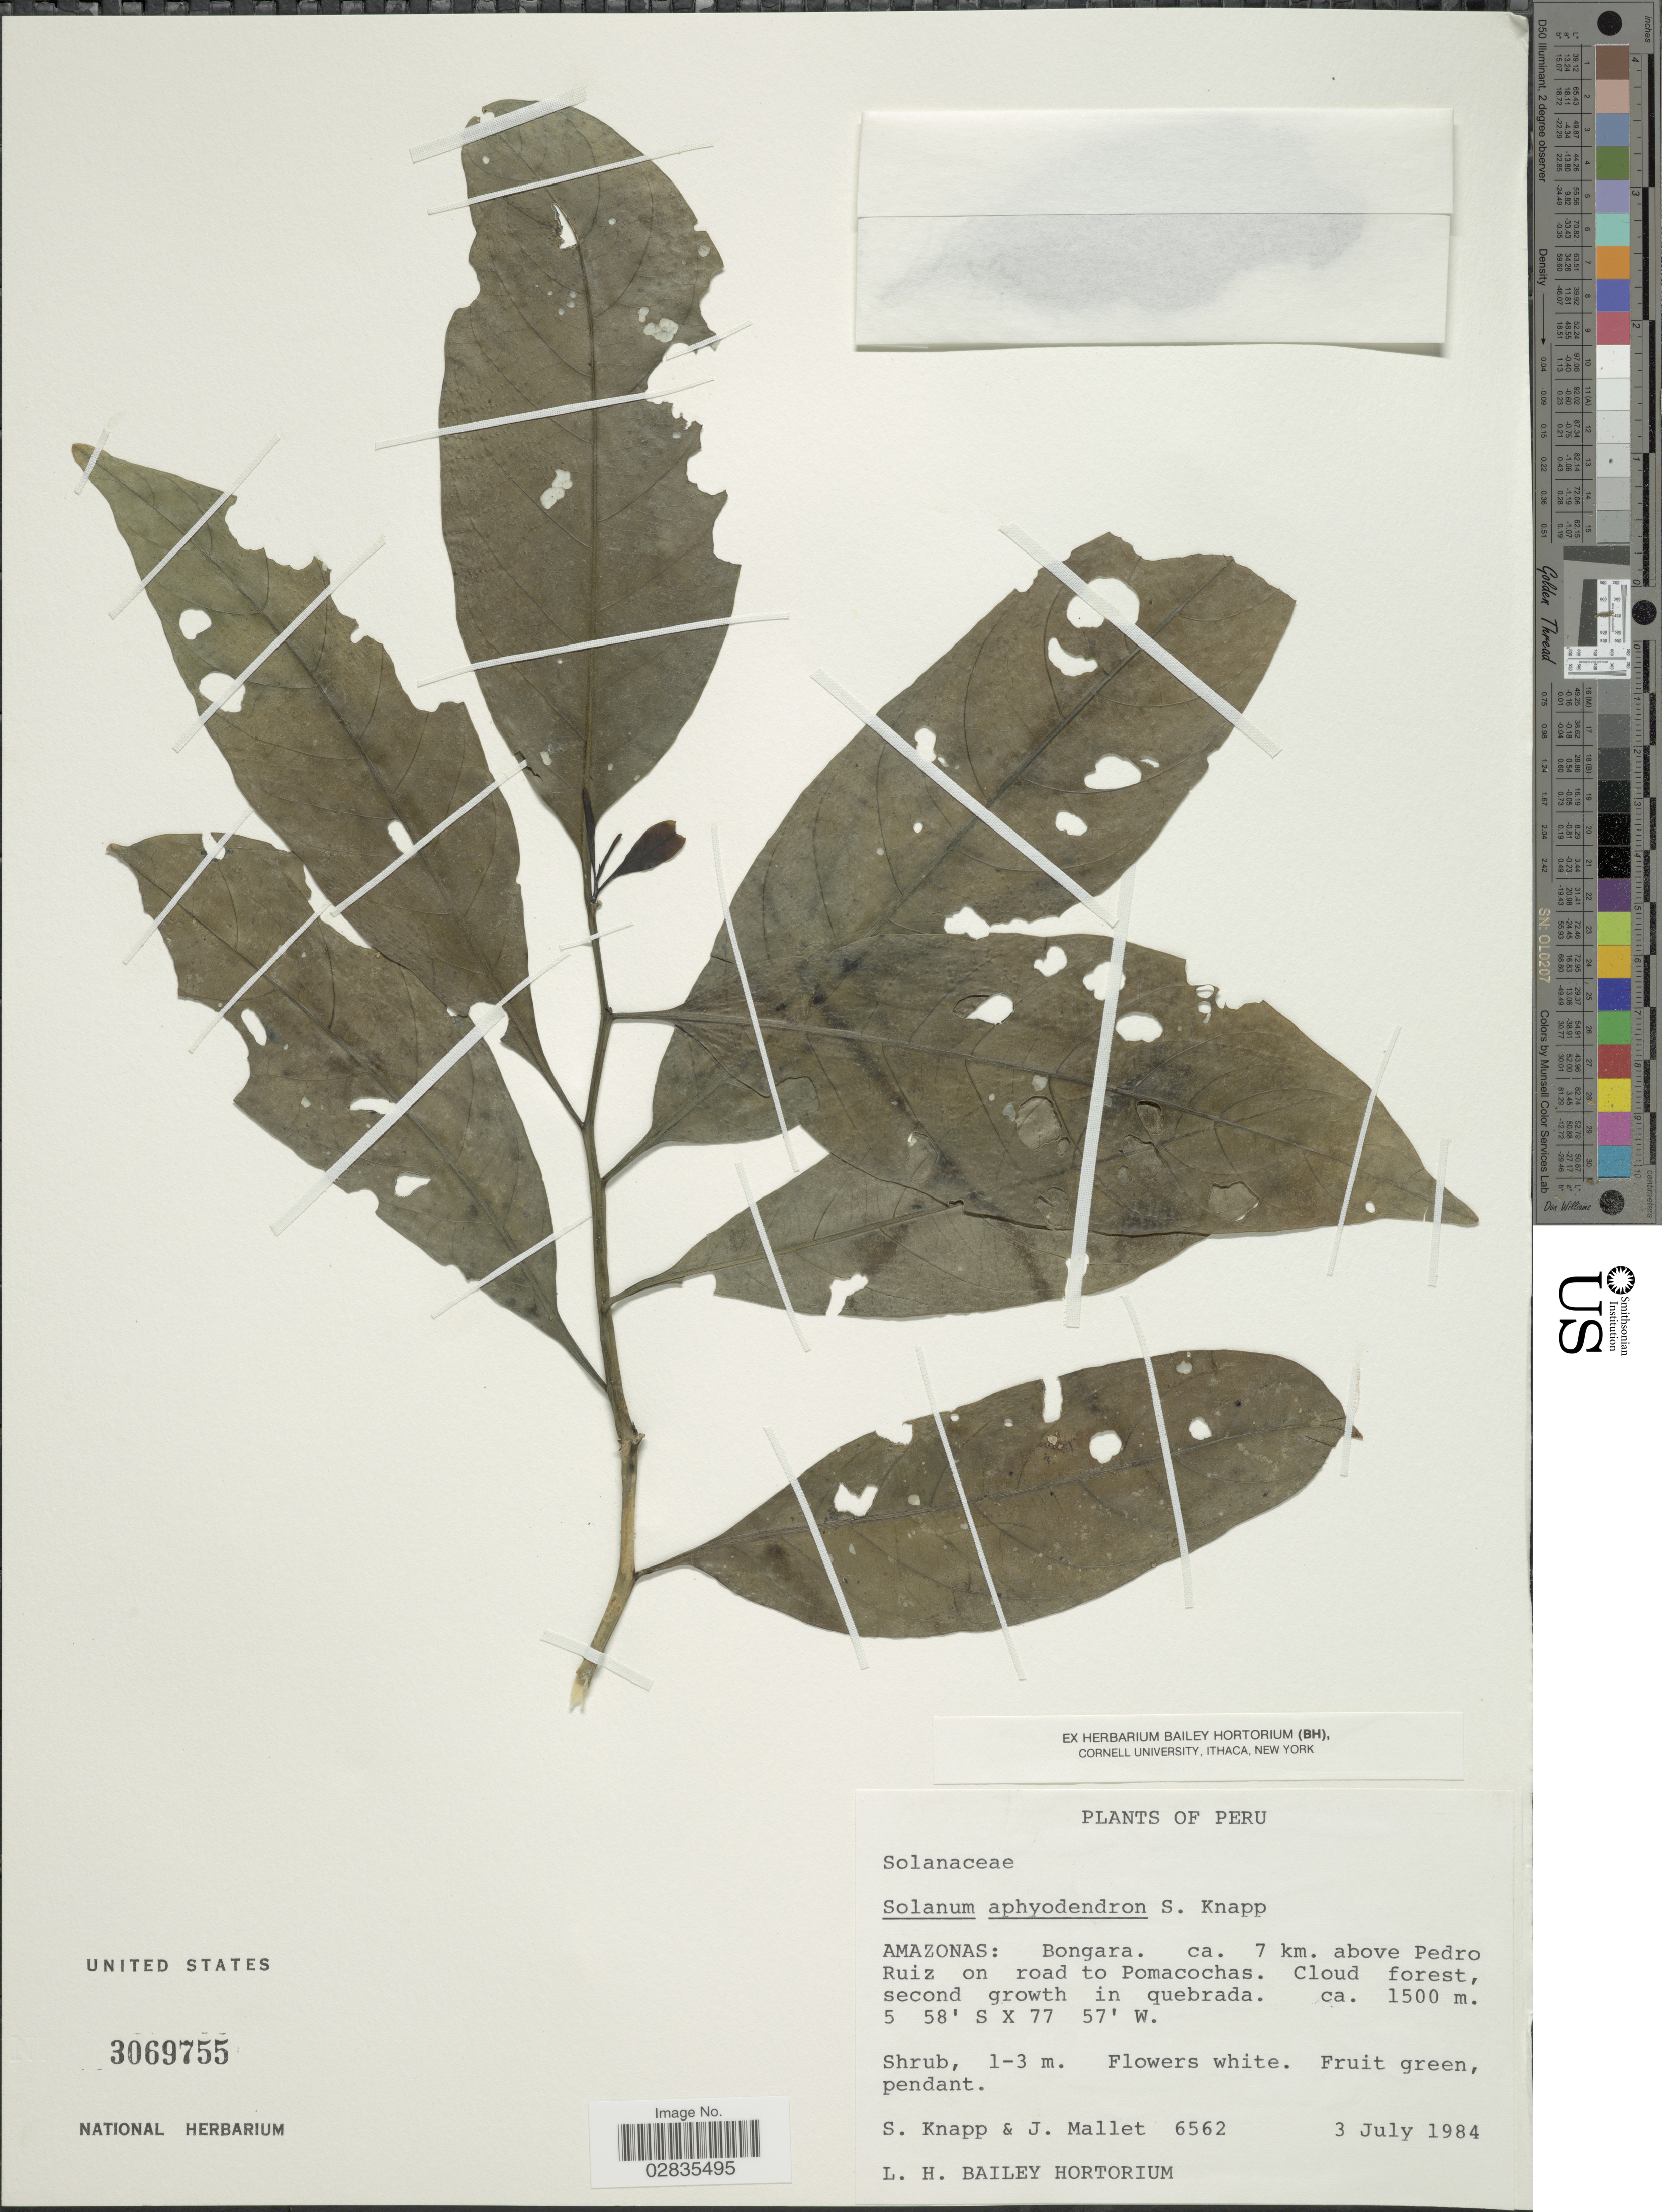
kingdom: Plantae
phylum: Tracheophyta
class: Magnoliopsida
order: Solanales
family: Solanaceae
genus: Solanum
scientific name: Solanum aphyodendron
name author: S. Knapp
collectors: S. Knapp & J. Mallet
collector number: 6562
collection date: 1984-07-03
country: Peru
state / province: Amazonas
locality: Bongara, ca. 7 km. above Pedro Ruiz on road to Pomacochas.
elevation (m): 1500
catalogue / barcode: US 3069755